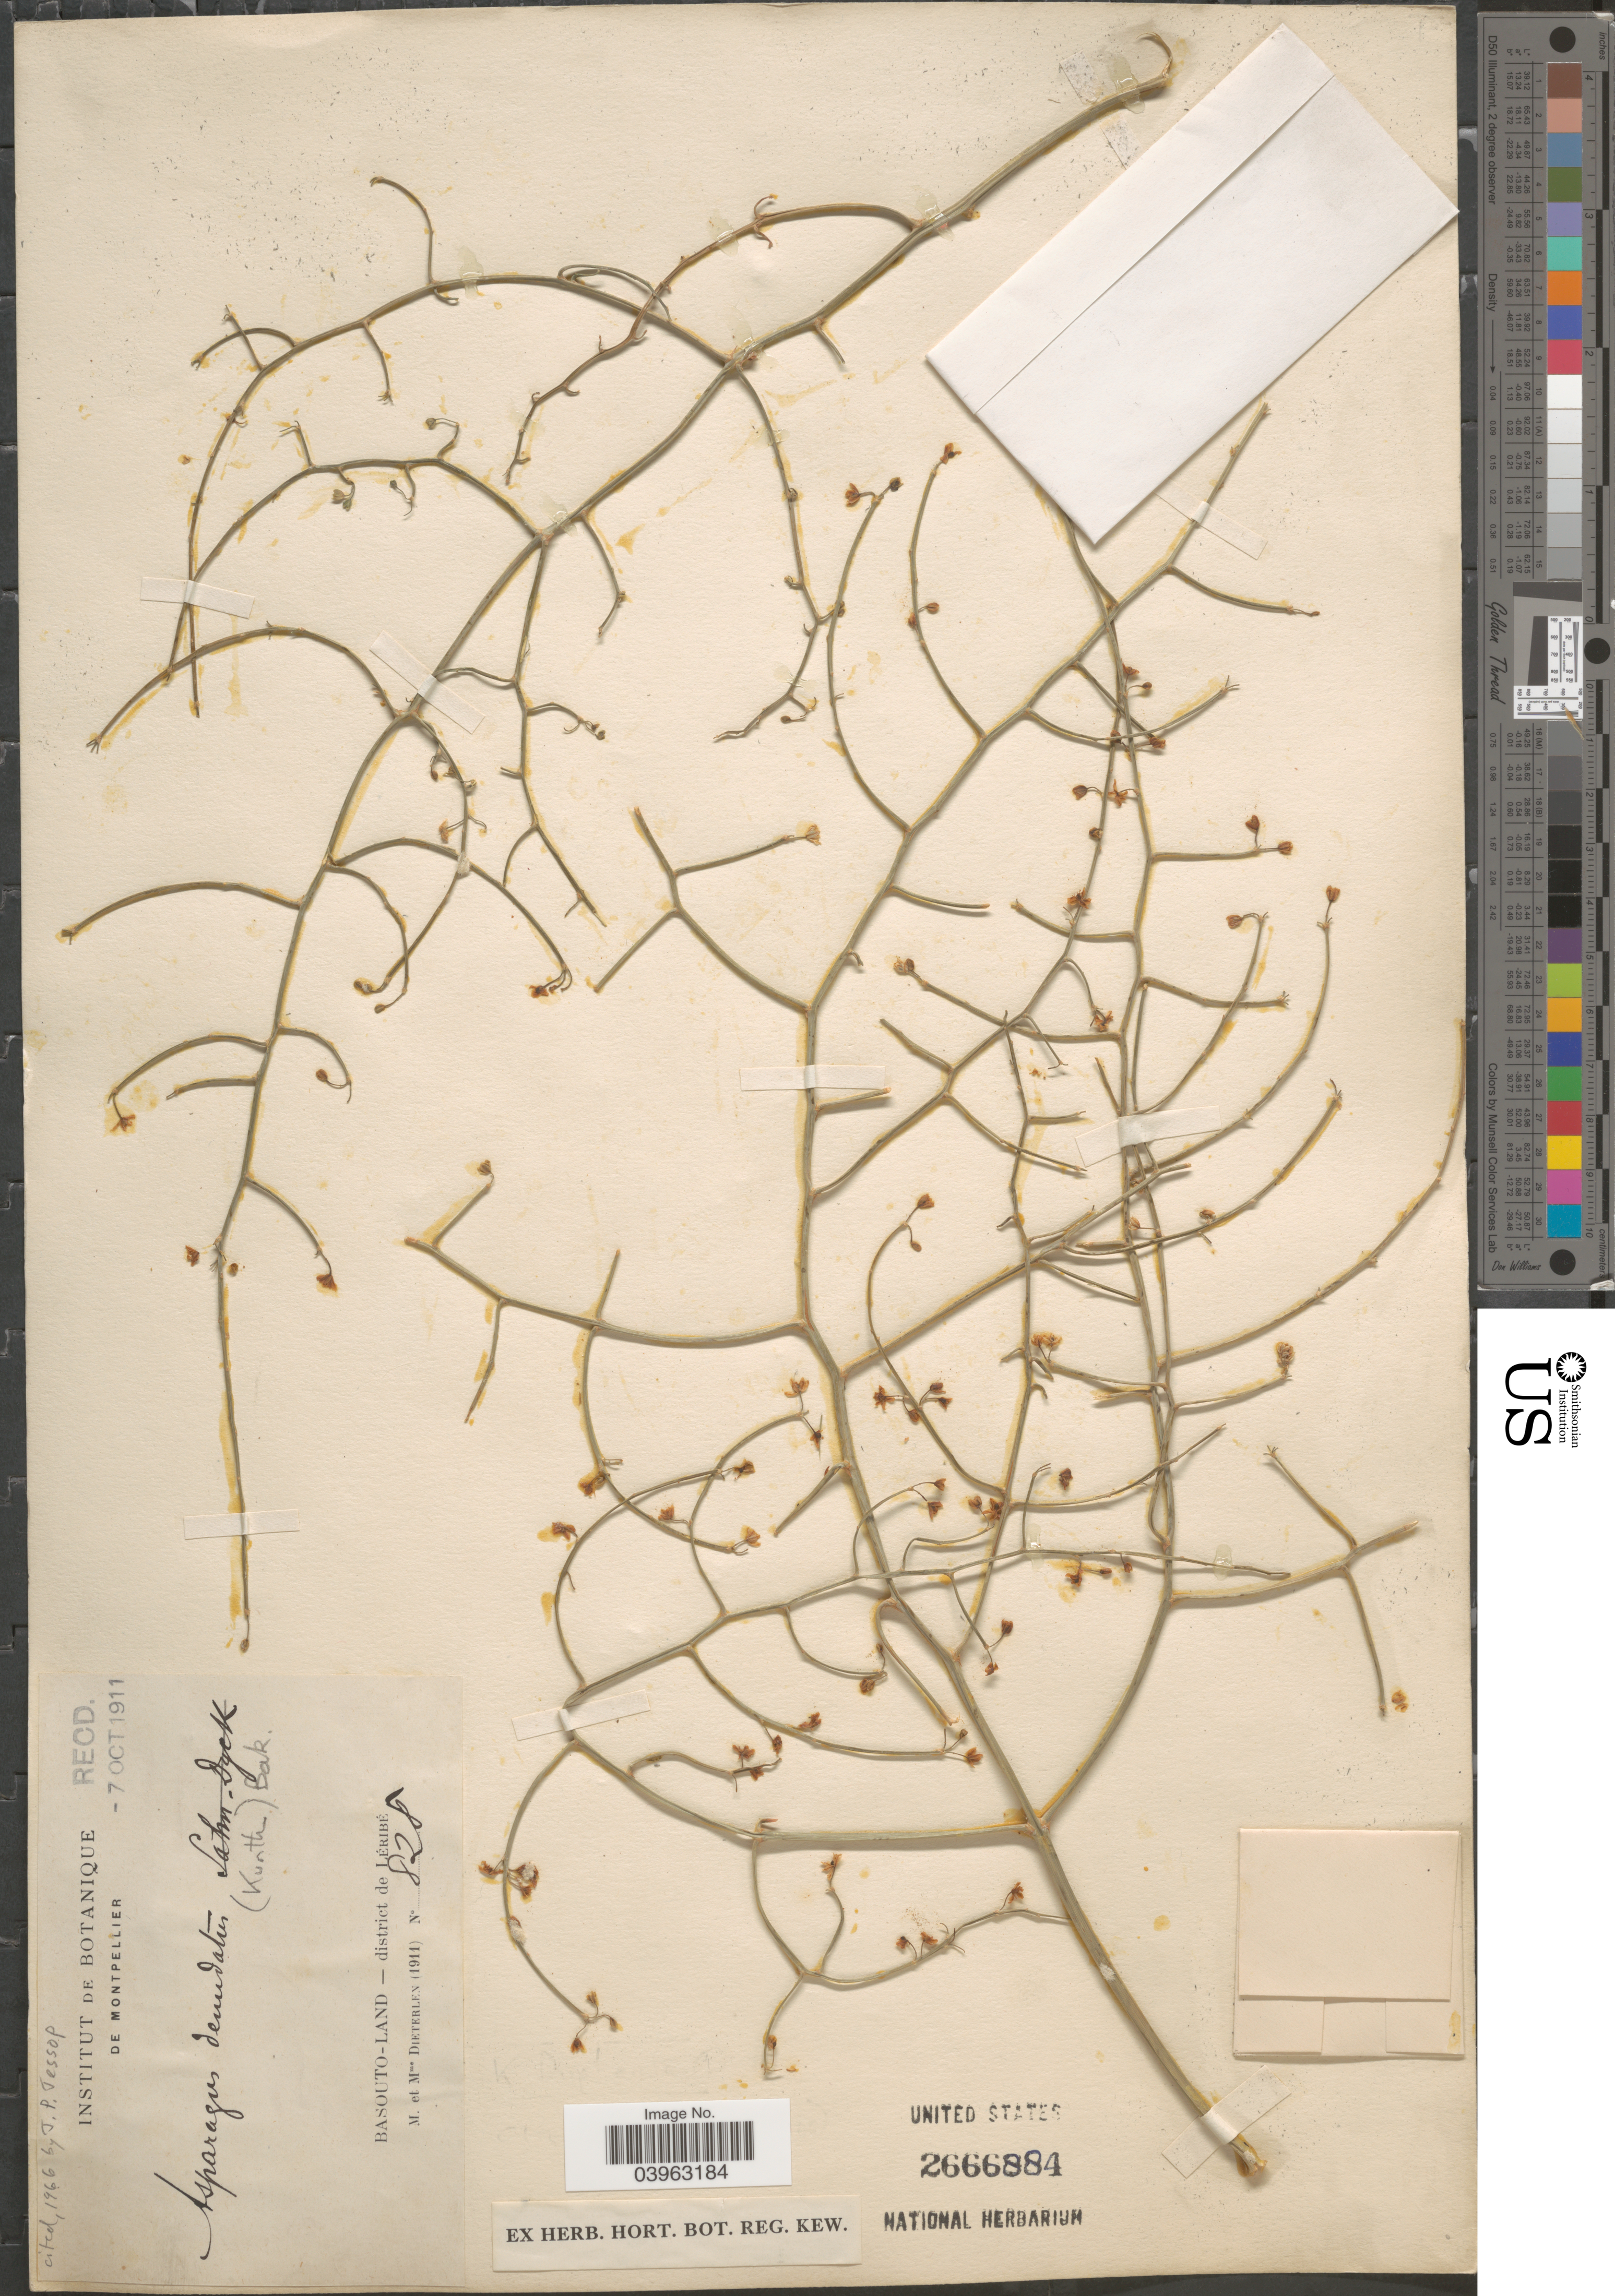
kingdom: Plantae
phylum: Tracheophyta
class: Liliopsida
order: Asparagales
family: Asparagaceae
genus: Asparagus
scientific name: Asparagus denudatus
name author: (L.) Baker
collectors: M. Dieterlen & M. Dieterlen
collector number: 828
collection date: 1911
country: Lesotho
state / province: Leribe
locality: Basouto-Land - district de Léribé.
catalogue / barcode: US 2666884